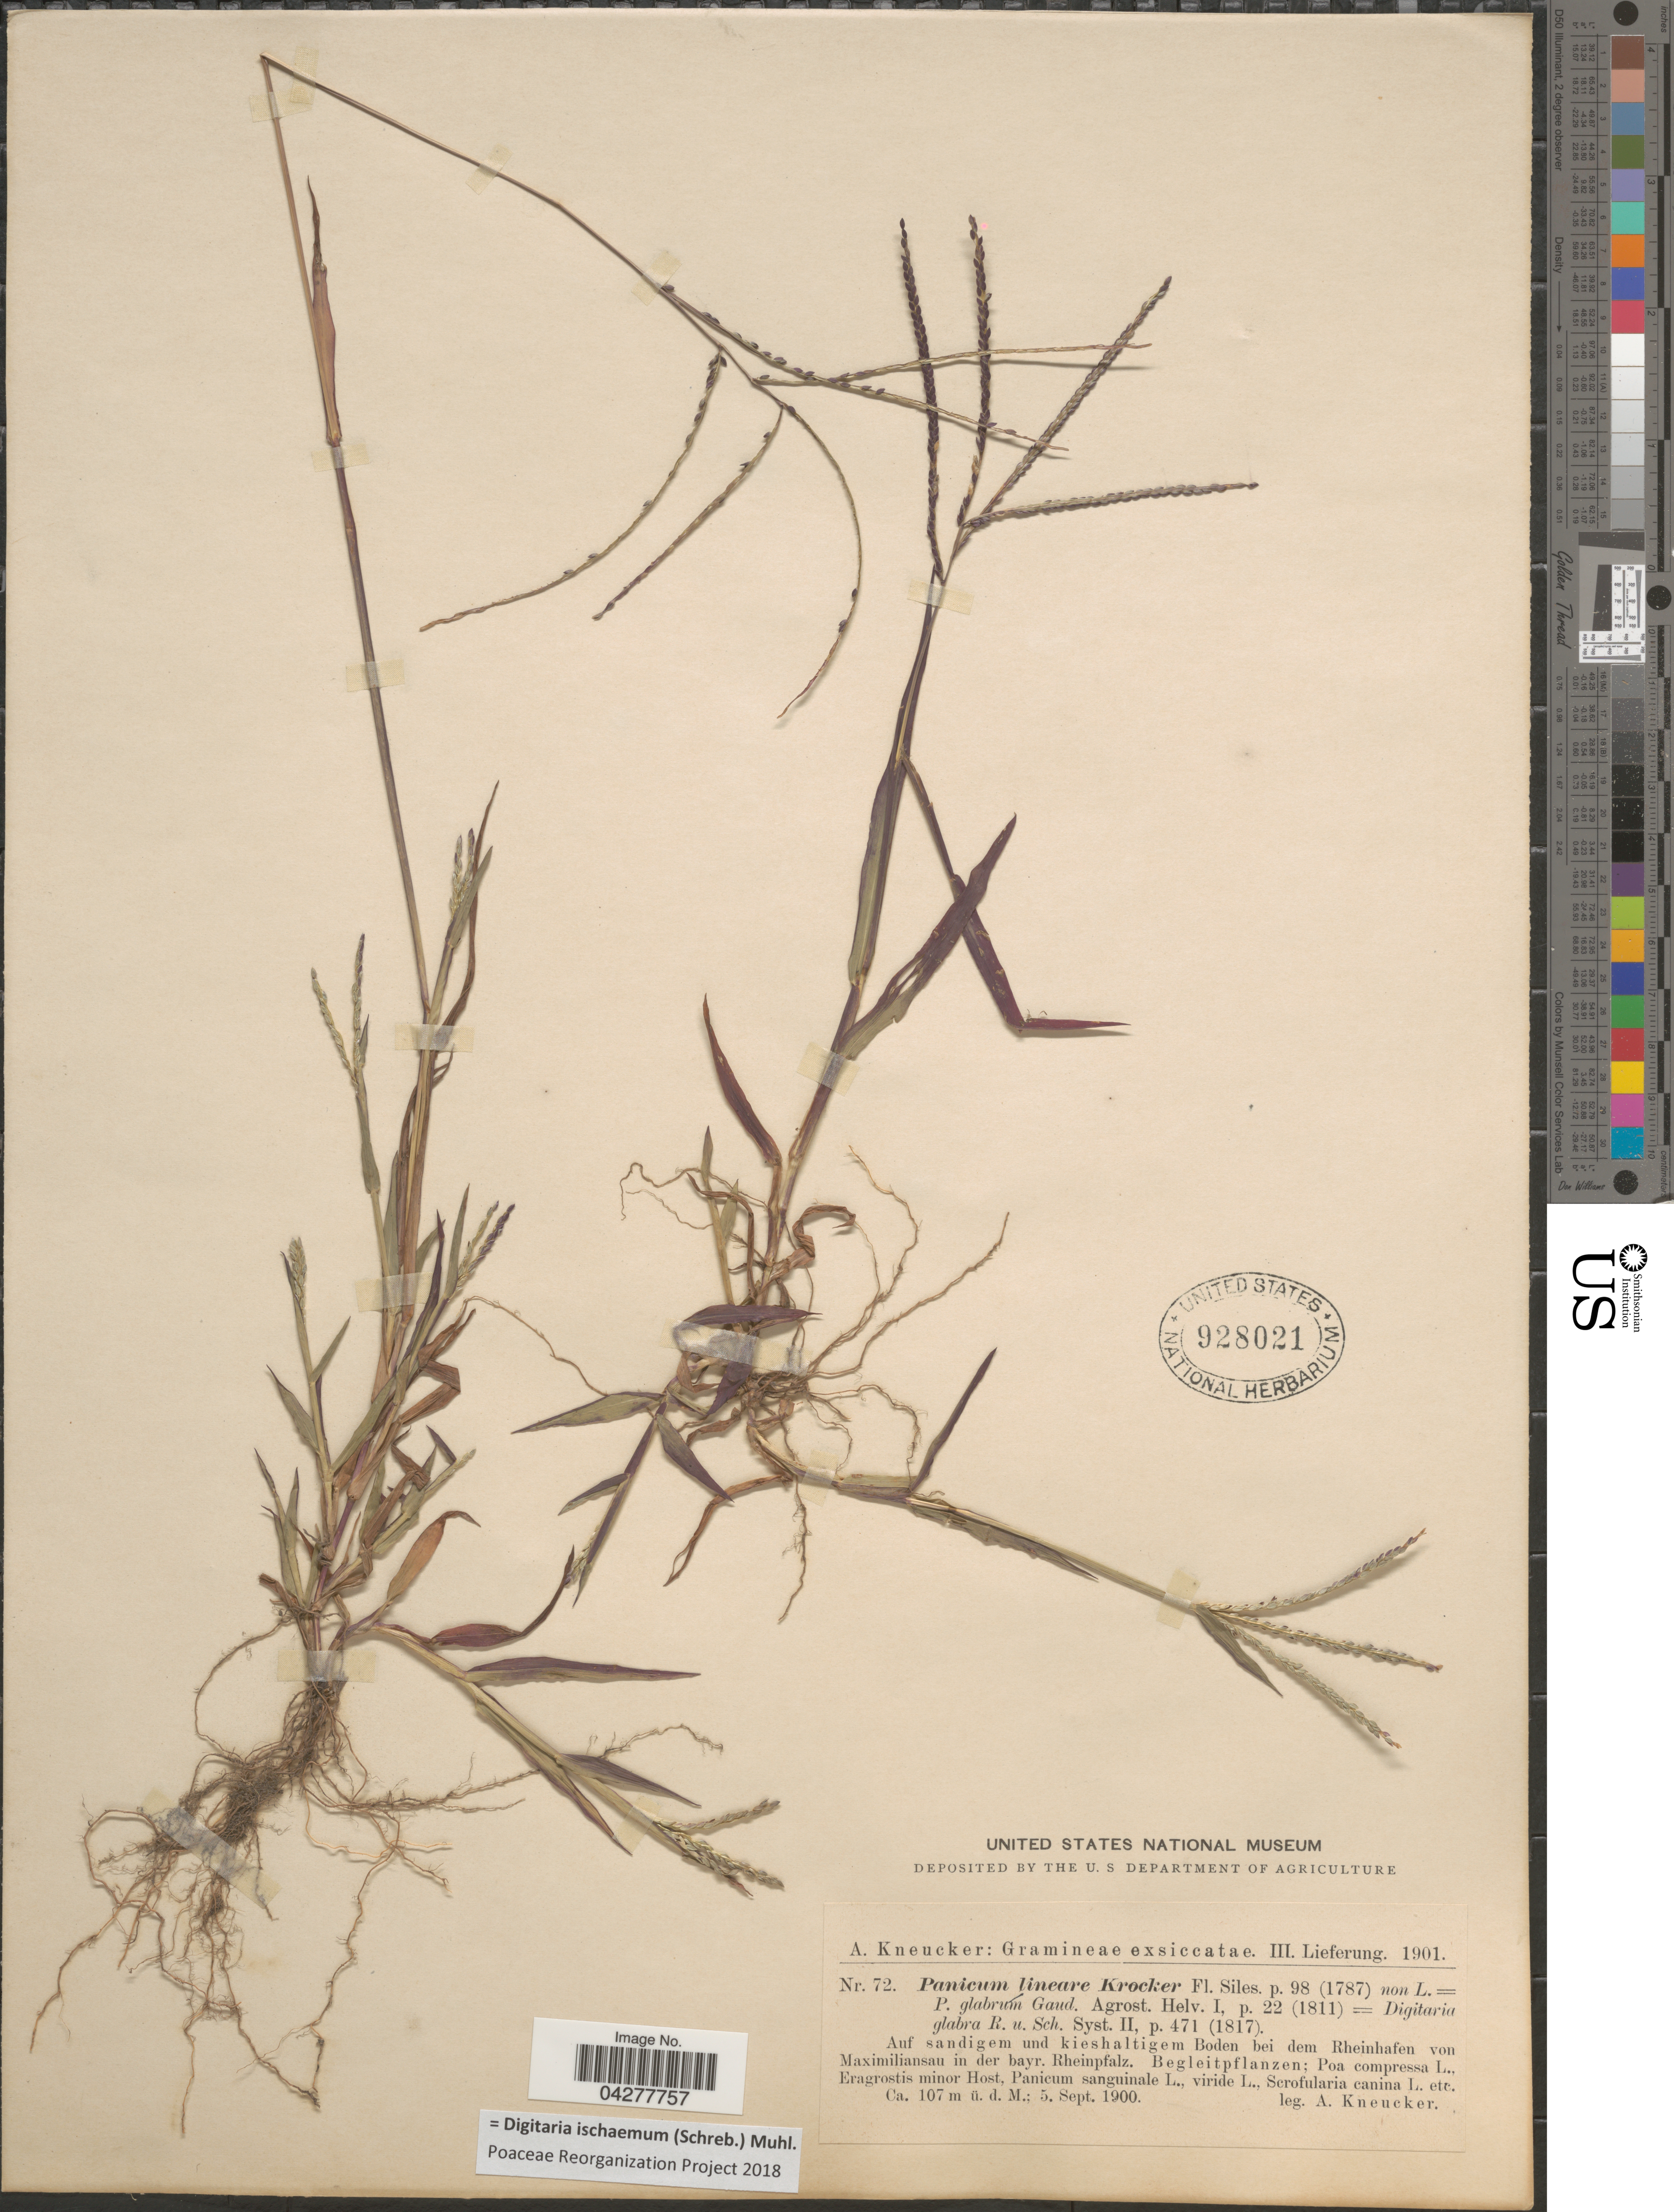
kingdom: Plantae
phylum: Tracheophyta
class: Liliopsida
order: Poales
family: Poaceae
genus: Digitaria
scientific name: Digitaria ischaemum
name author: (Schreber) Schreber ex Muhl.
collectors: A. Kneucker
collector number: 72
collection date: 1900-09-05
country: Germany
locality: Auf sandigem und kieshaltigem Boden bei dem Rheinhafen von Maximiliansau in der bayr. Rheinpfalz.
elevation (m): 107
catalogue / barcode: US 928021